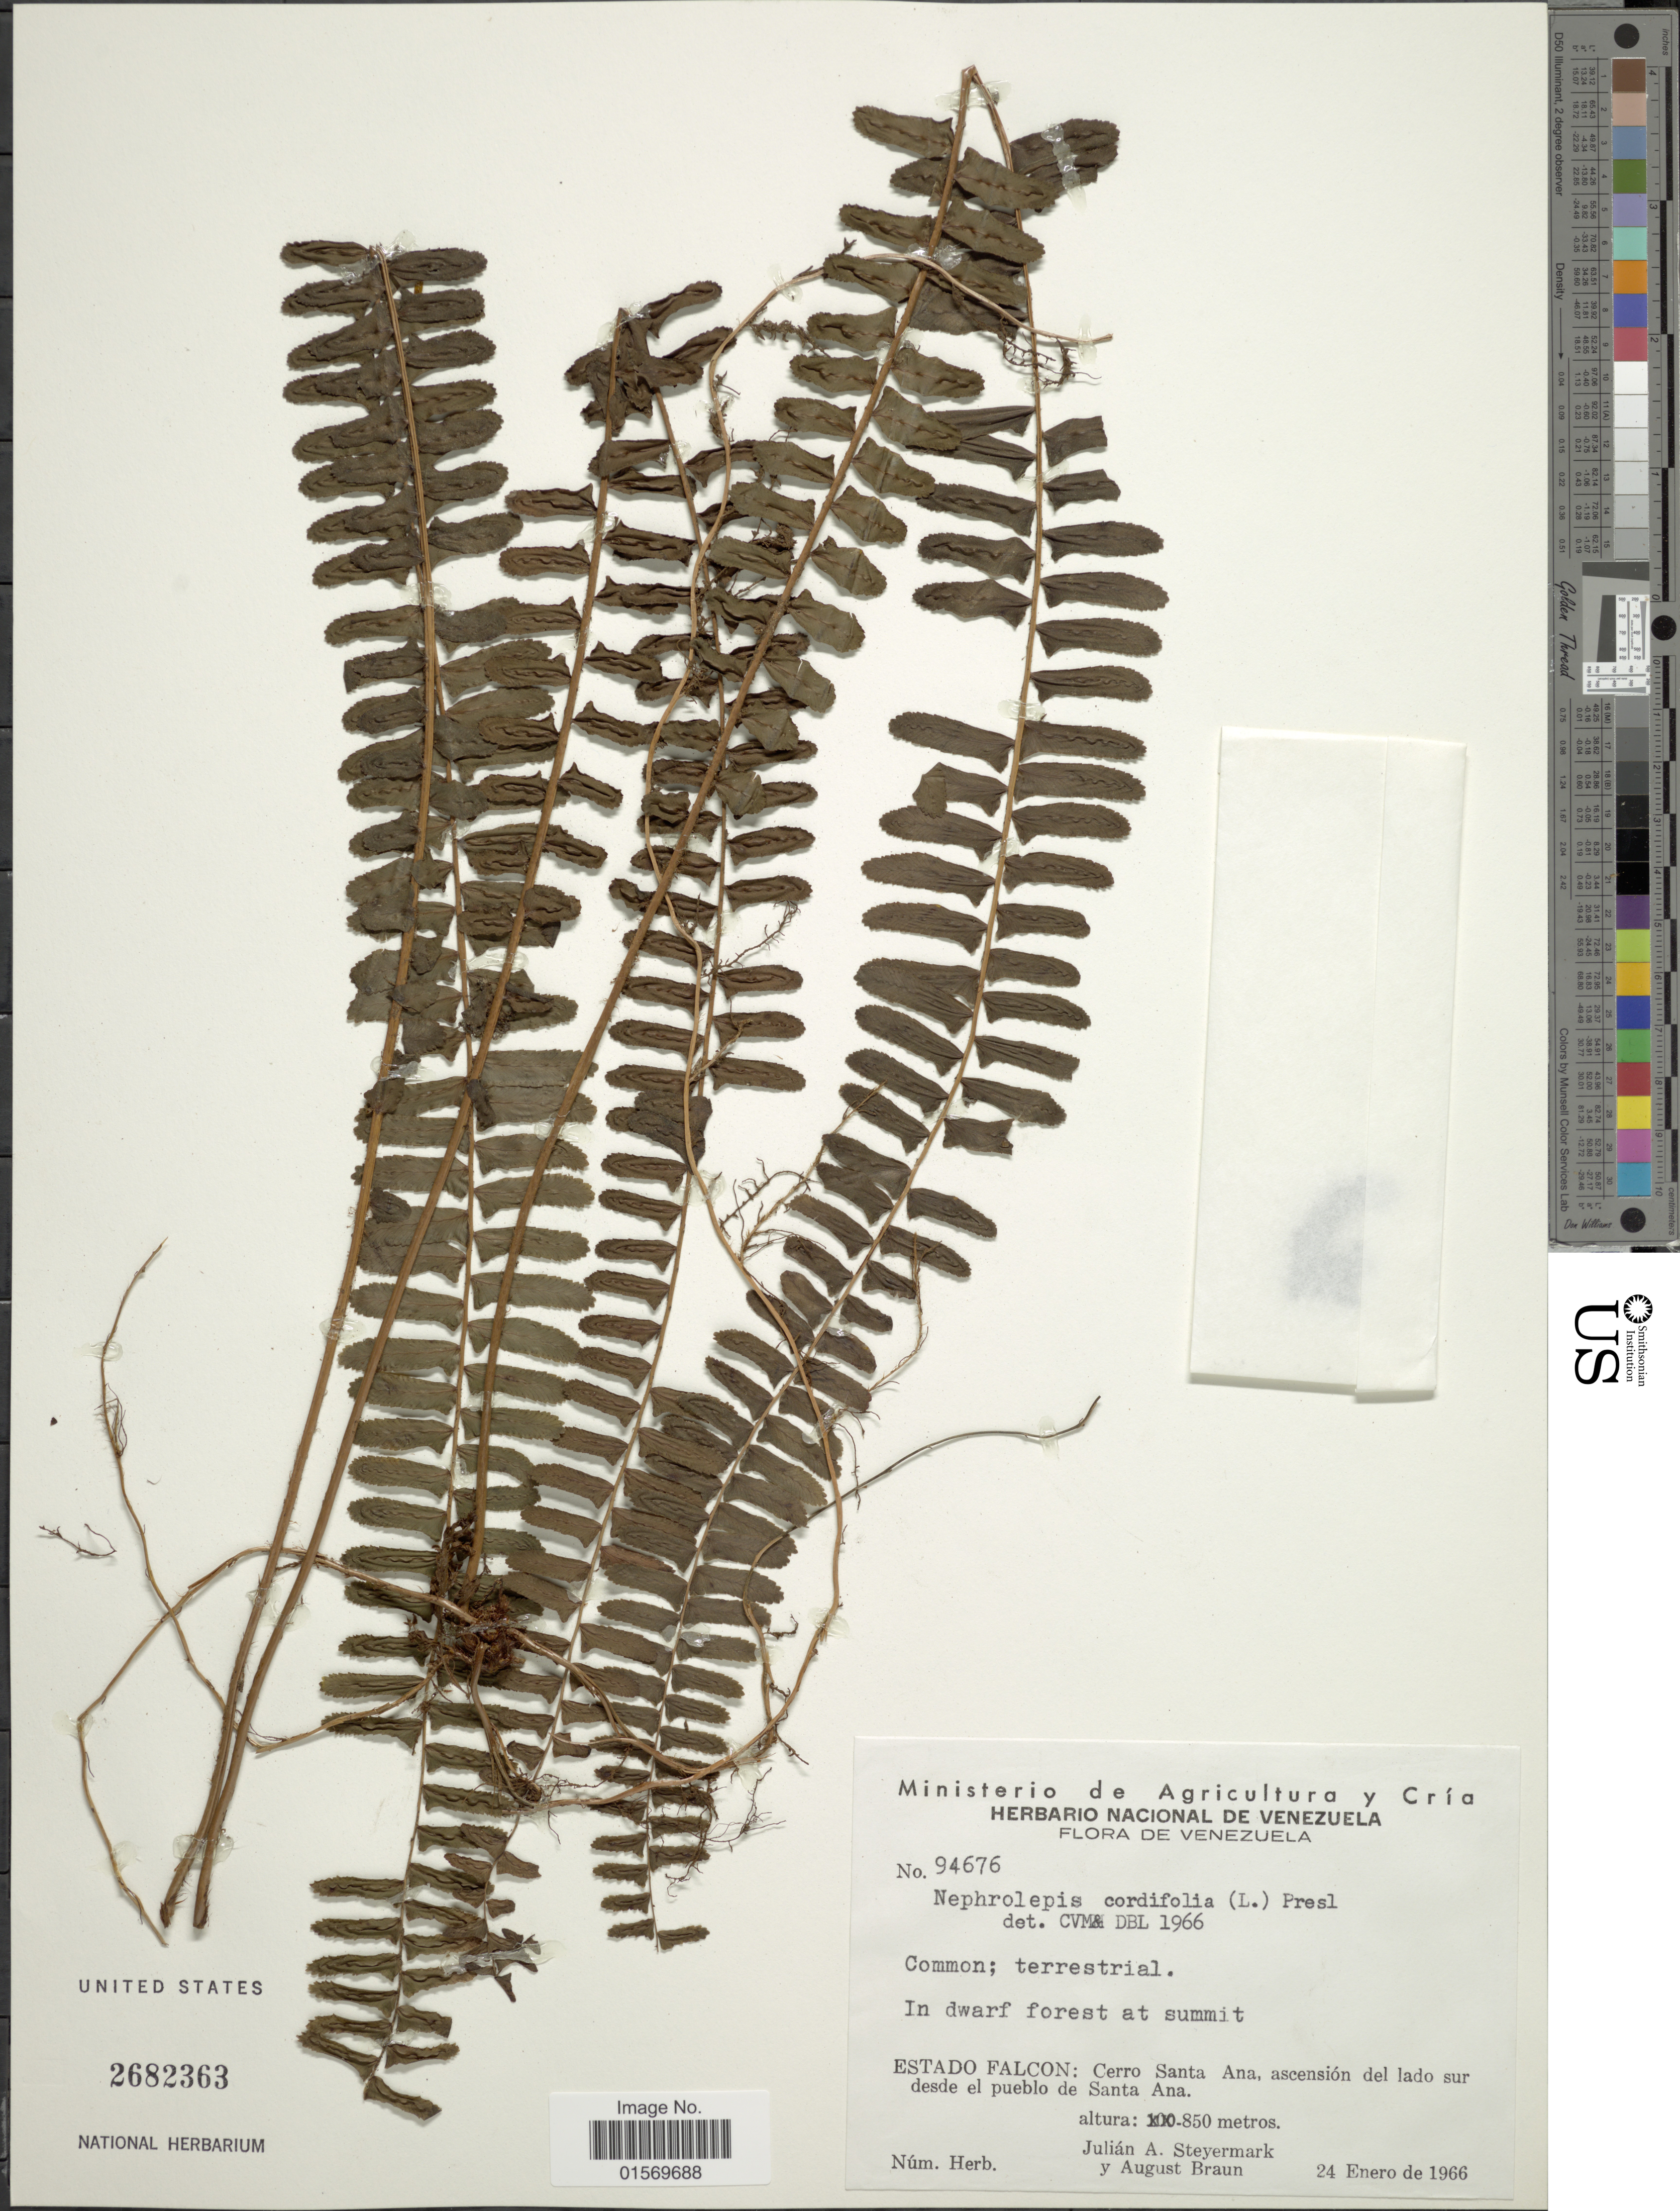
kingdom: Plantae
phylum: Tracheophyta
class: Polypodiopsida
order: Polypodiales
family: Nephrolepidaceae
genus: Nephrolepis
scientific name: Nephrolepis cordifolia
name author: (L.) C. Presl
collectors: J. Steyermark & A. Braun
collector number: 94676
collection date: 1966-01-24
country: Venezuela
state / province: Falcón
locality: Cerro Santa Ana, ascension del lado sur desde el peublo de Santa Ana.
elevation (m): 100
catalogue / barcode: US 2682363